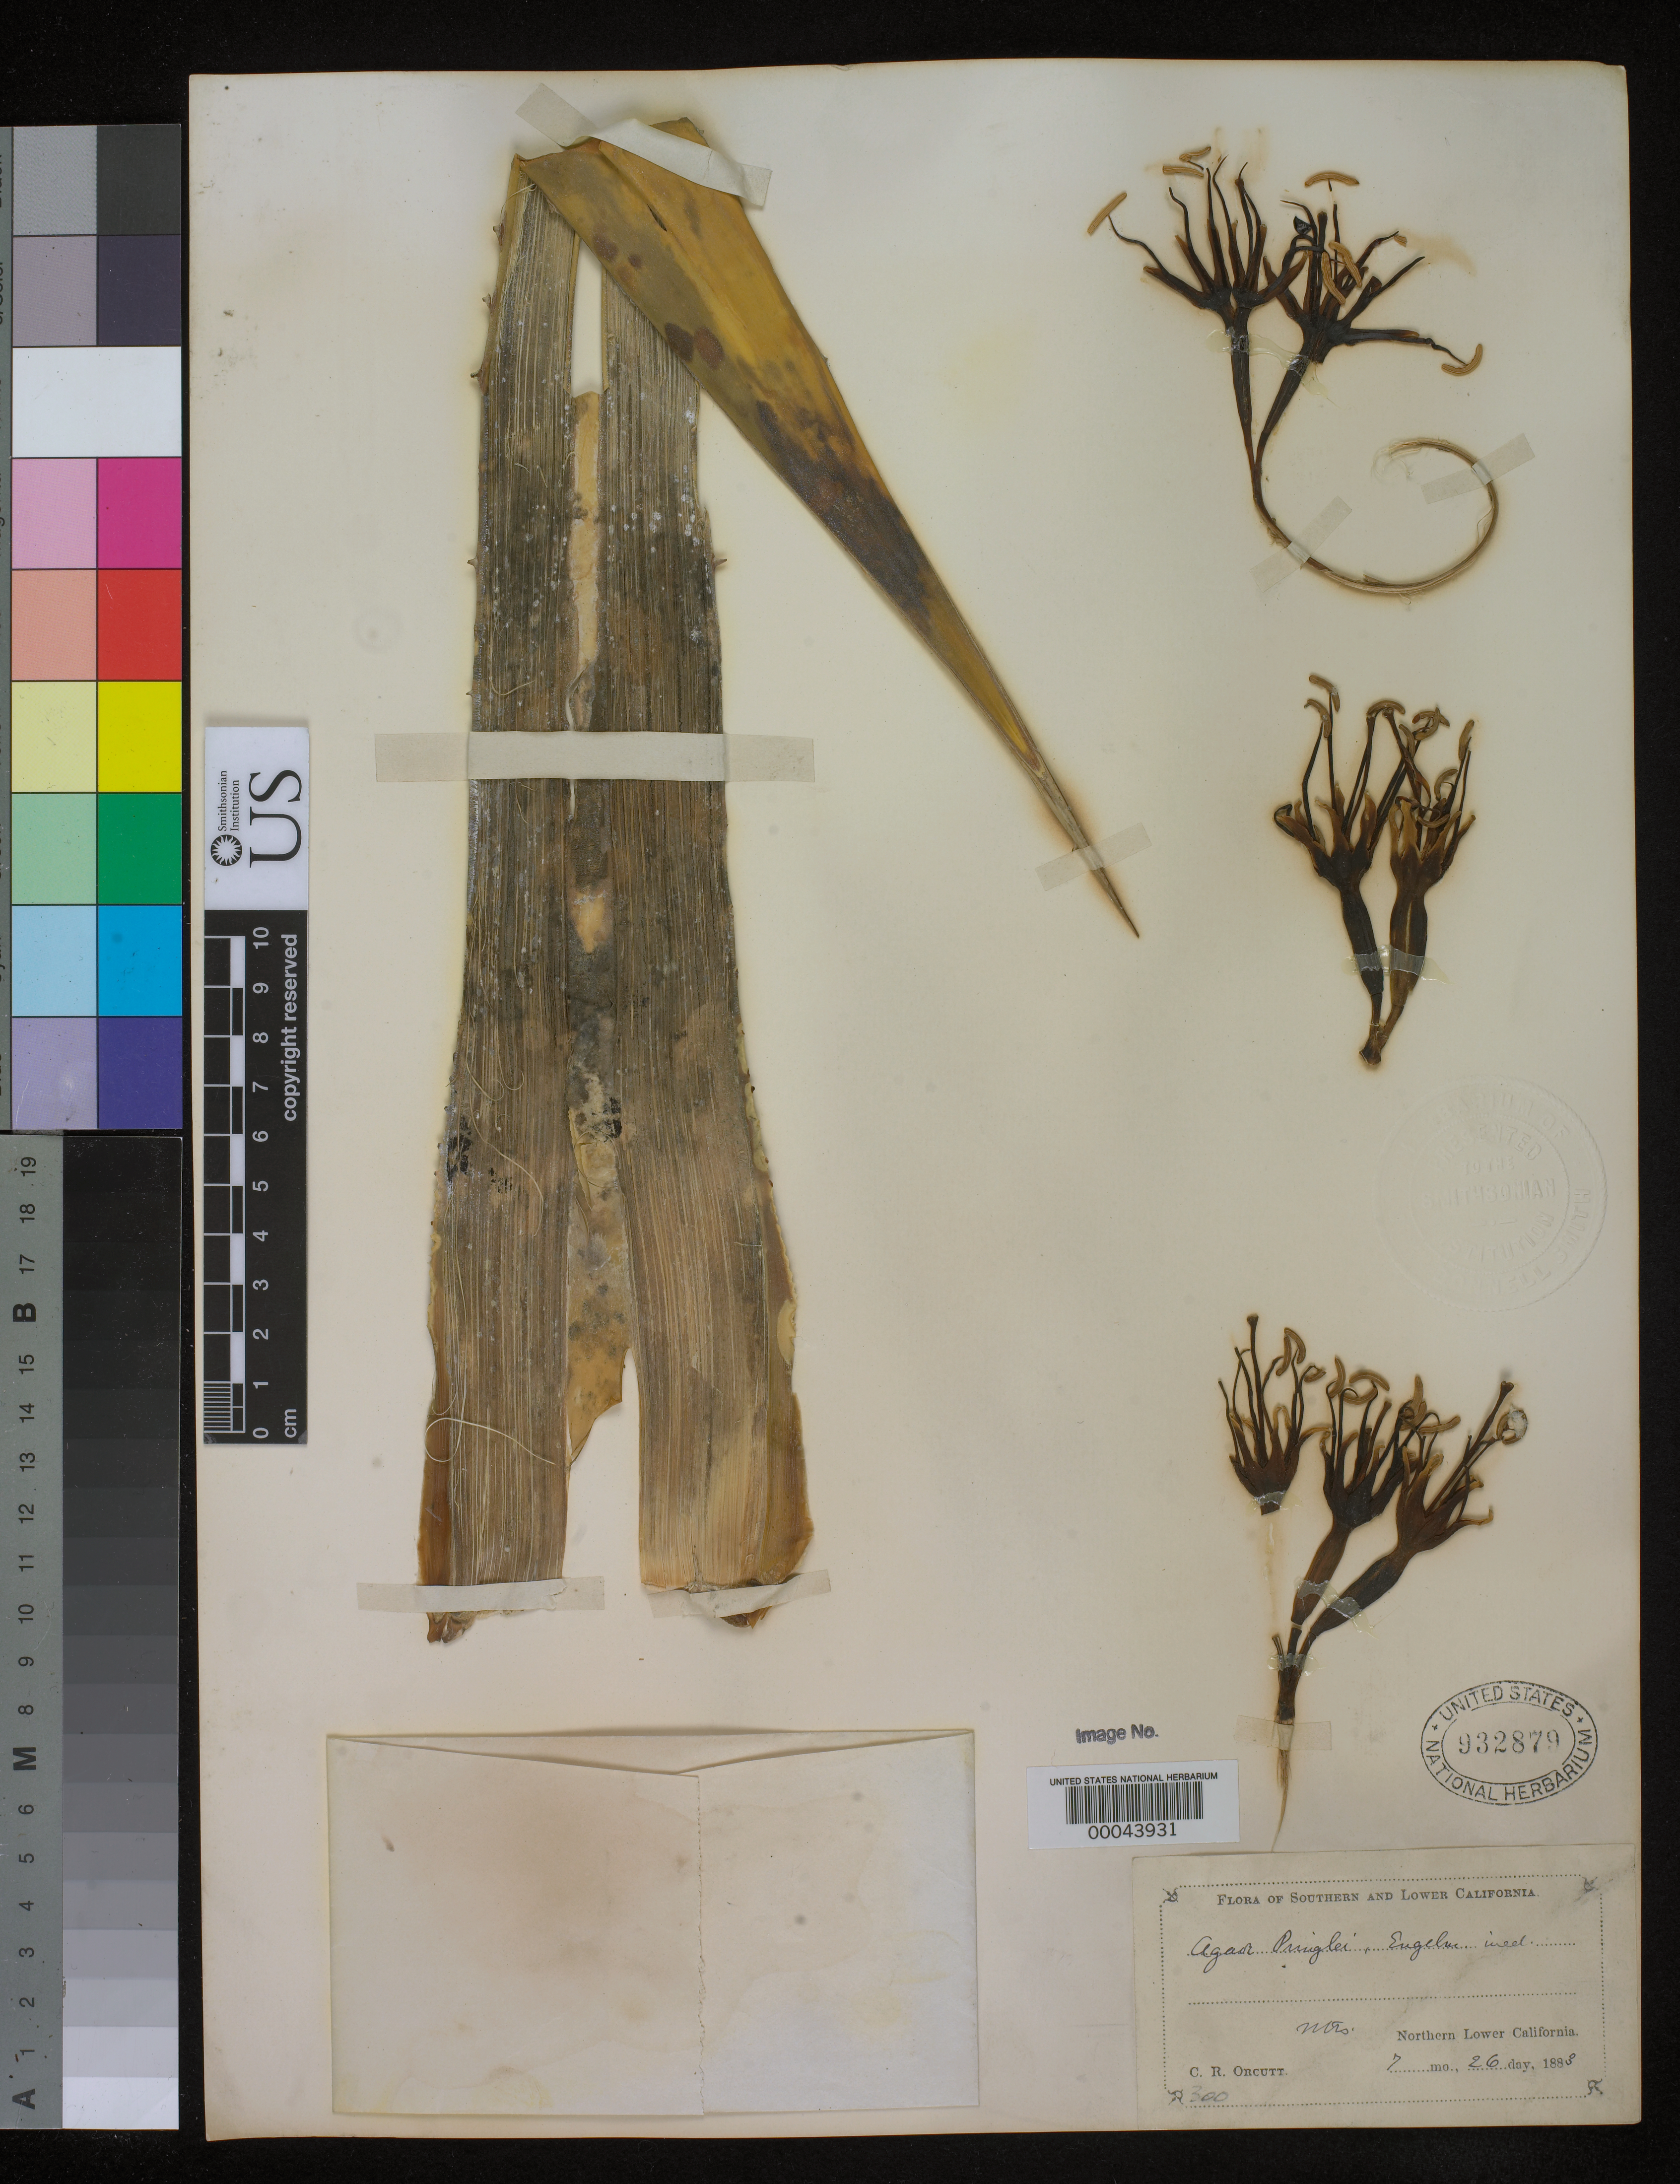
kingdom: Plantae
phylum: Tracheophyta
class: Liliopsida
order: Asparagales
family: Asparagaceae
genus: Agave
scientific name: Agave deserti subsp. pringlei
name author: (Baker) Gentry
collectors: C. R. Orcutt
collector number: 300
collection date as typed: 26 Jul 1883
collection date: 1883-07-26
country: Mexico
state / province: Baja California Norte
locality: Mountains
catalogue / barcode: US 932879